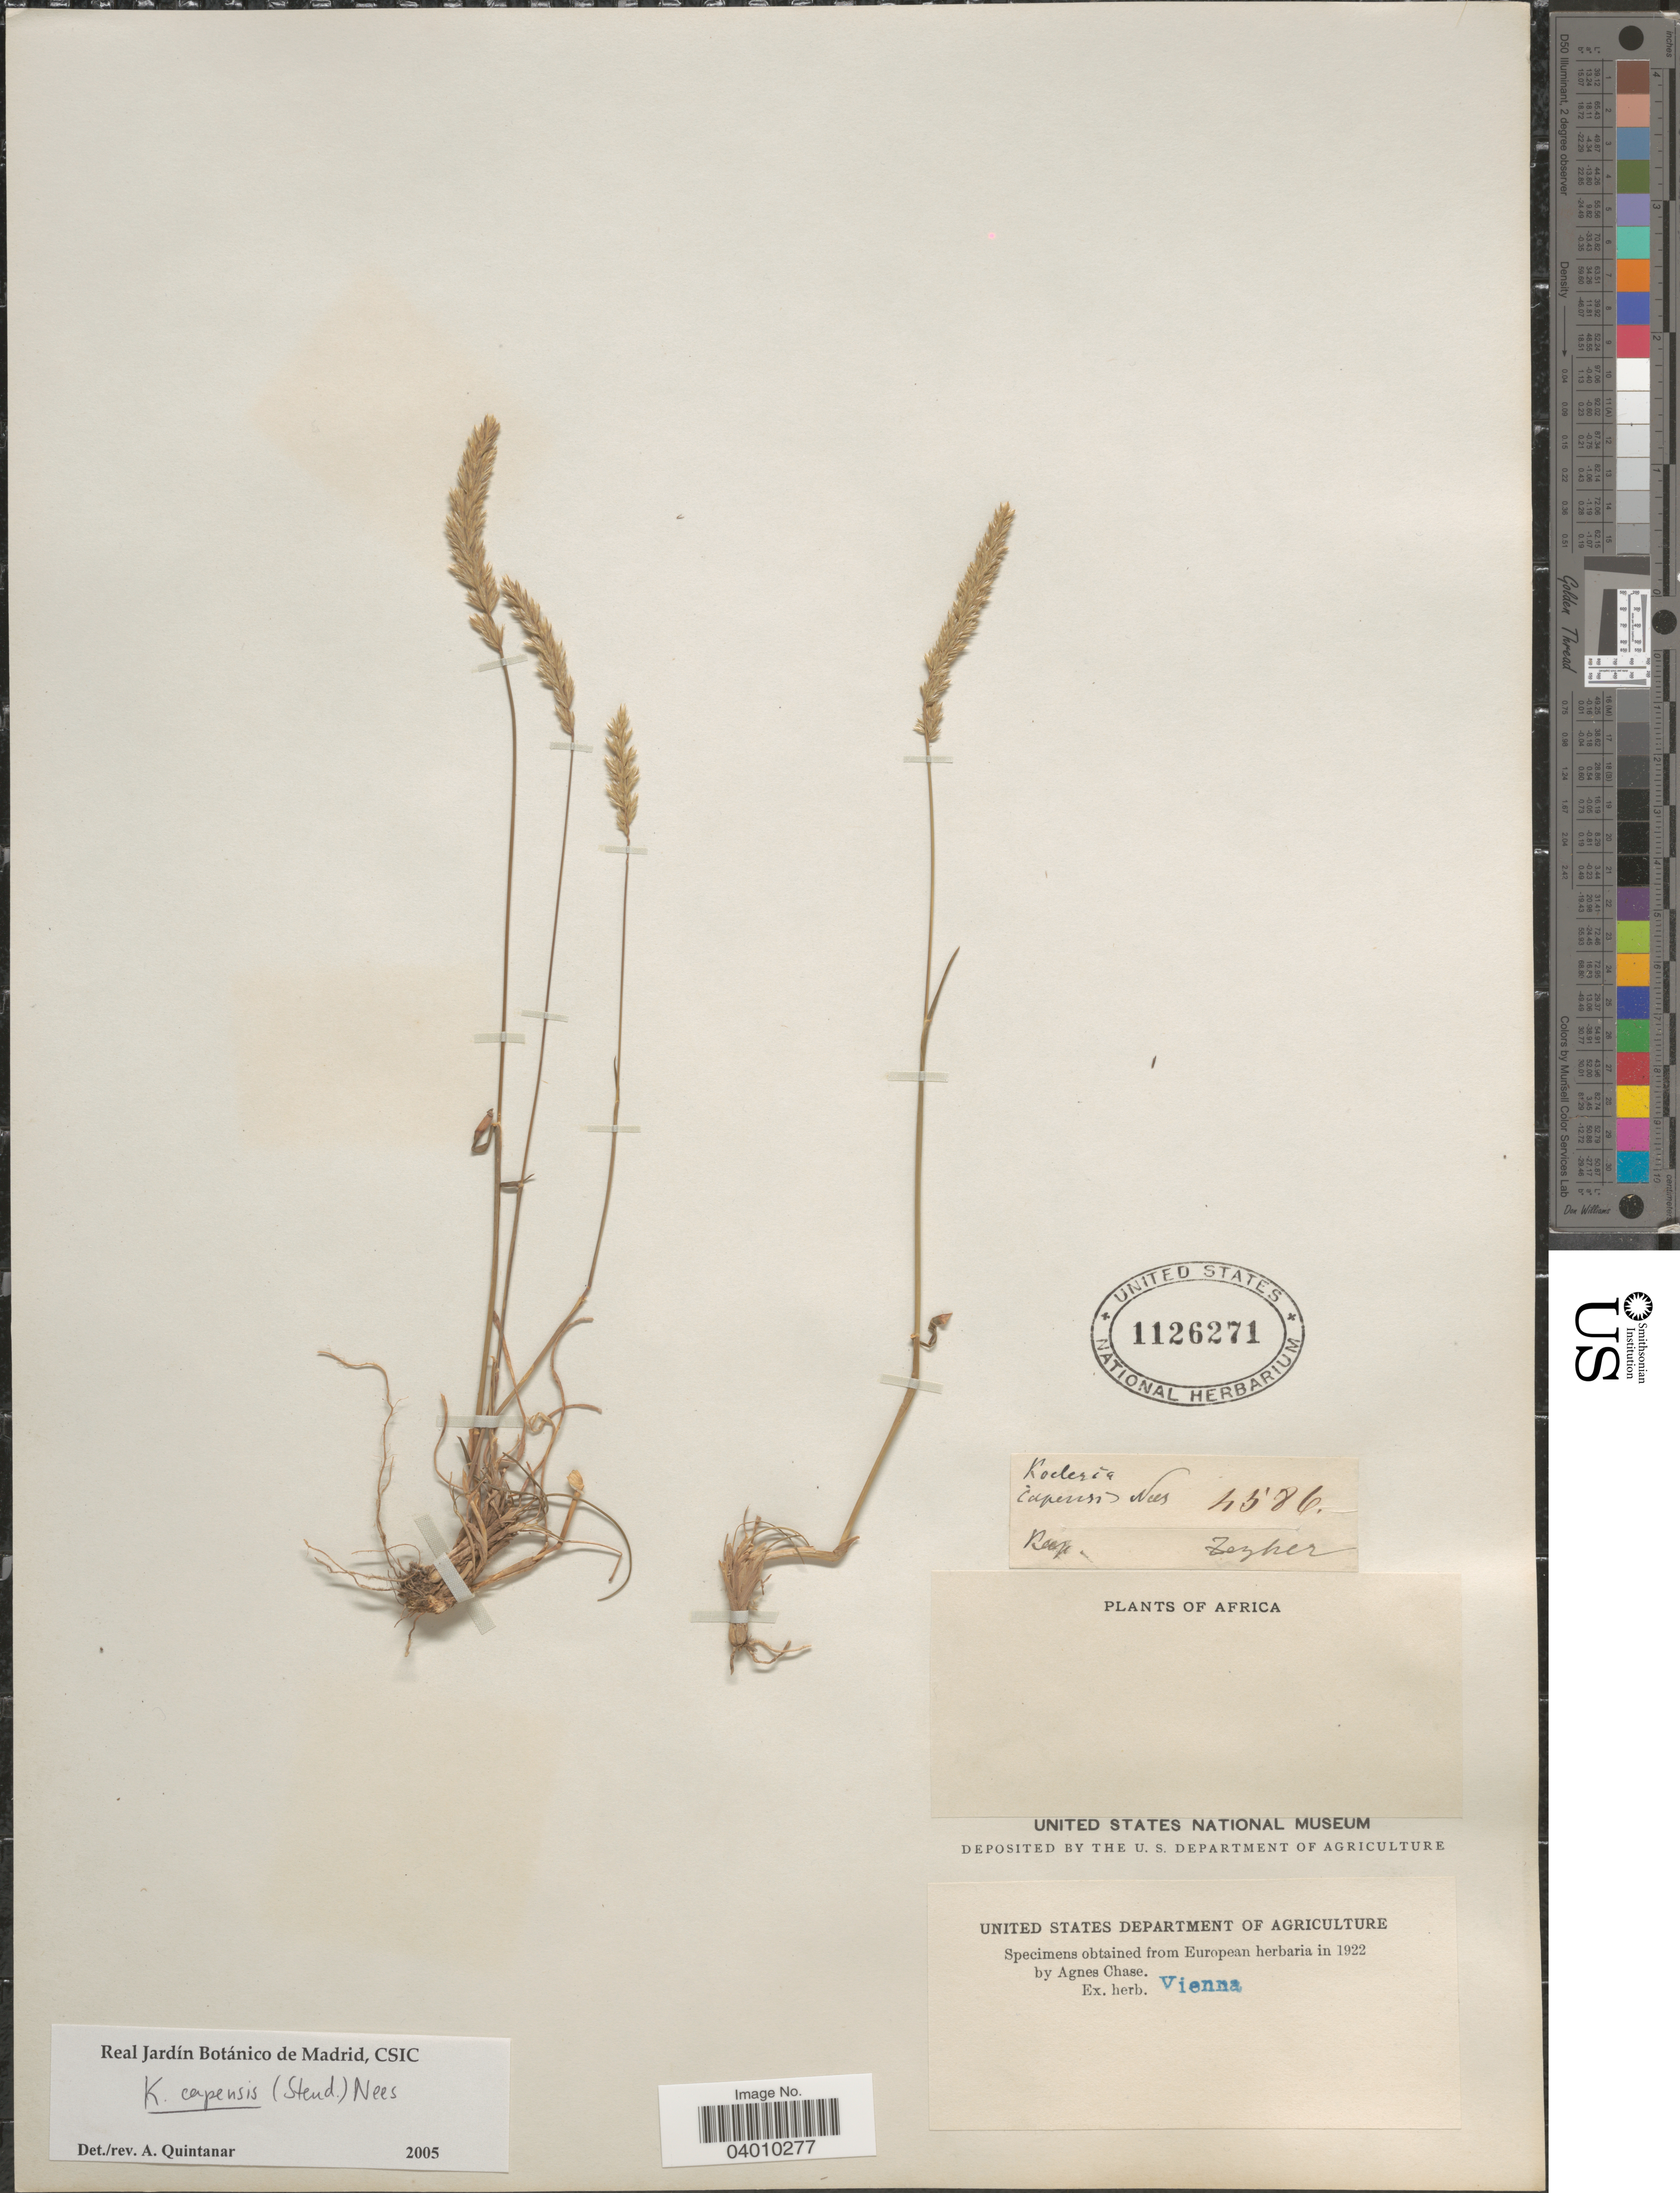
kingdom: Plantae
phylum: Tracheophyta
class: Liliopsida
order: Poales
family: Poaceae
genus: Koeleria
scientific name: Koeleria capensis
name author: (Steud.) Nees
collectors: -. Zeyher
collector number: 4586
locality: Reep [interpreted]. Africa.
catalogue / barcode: US 1126271